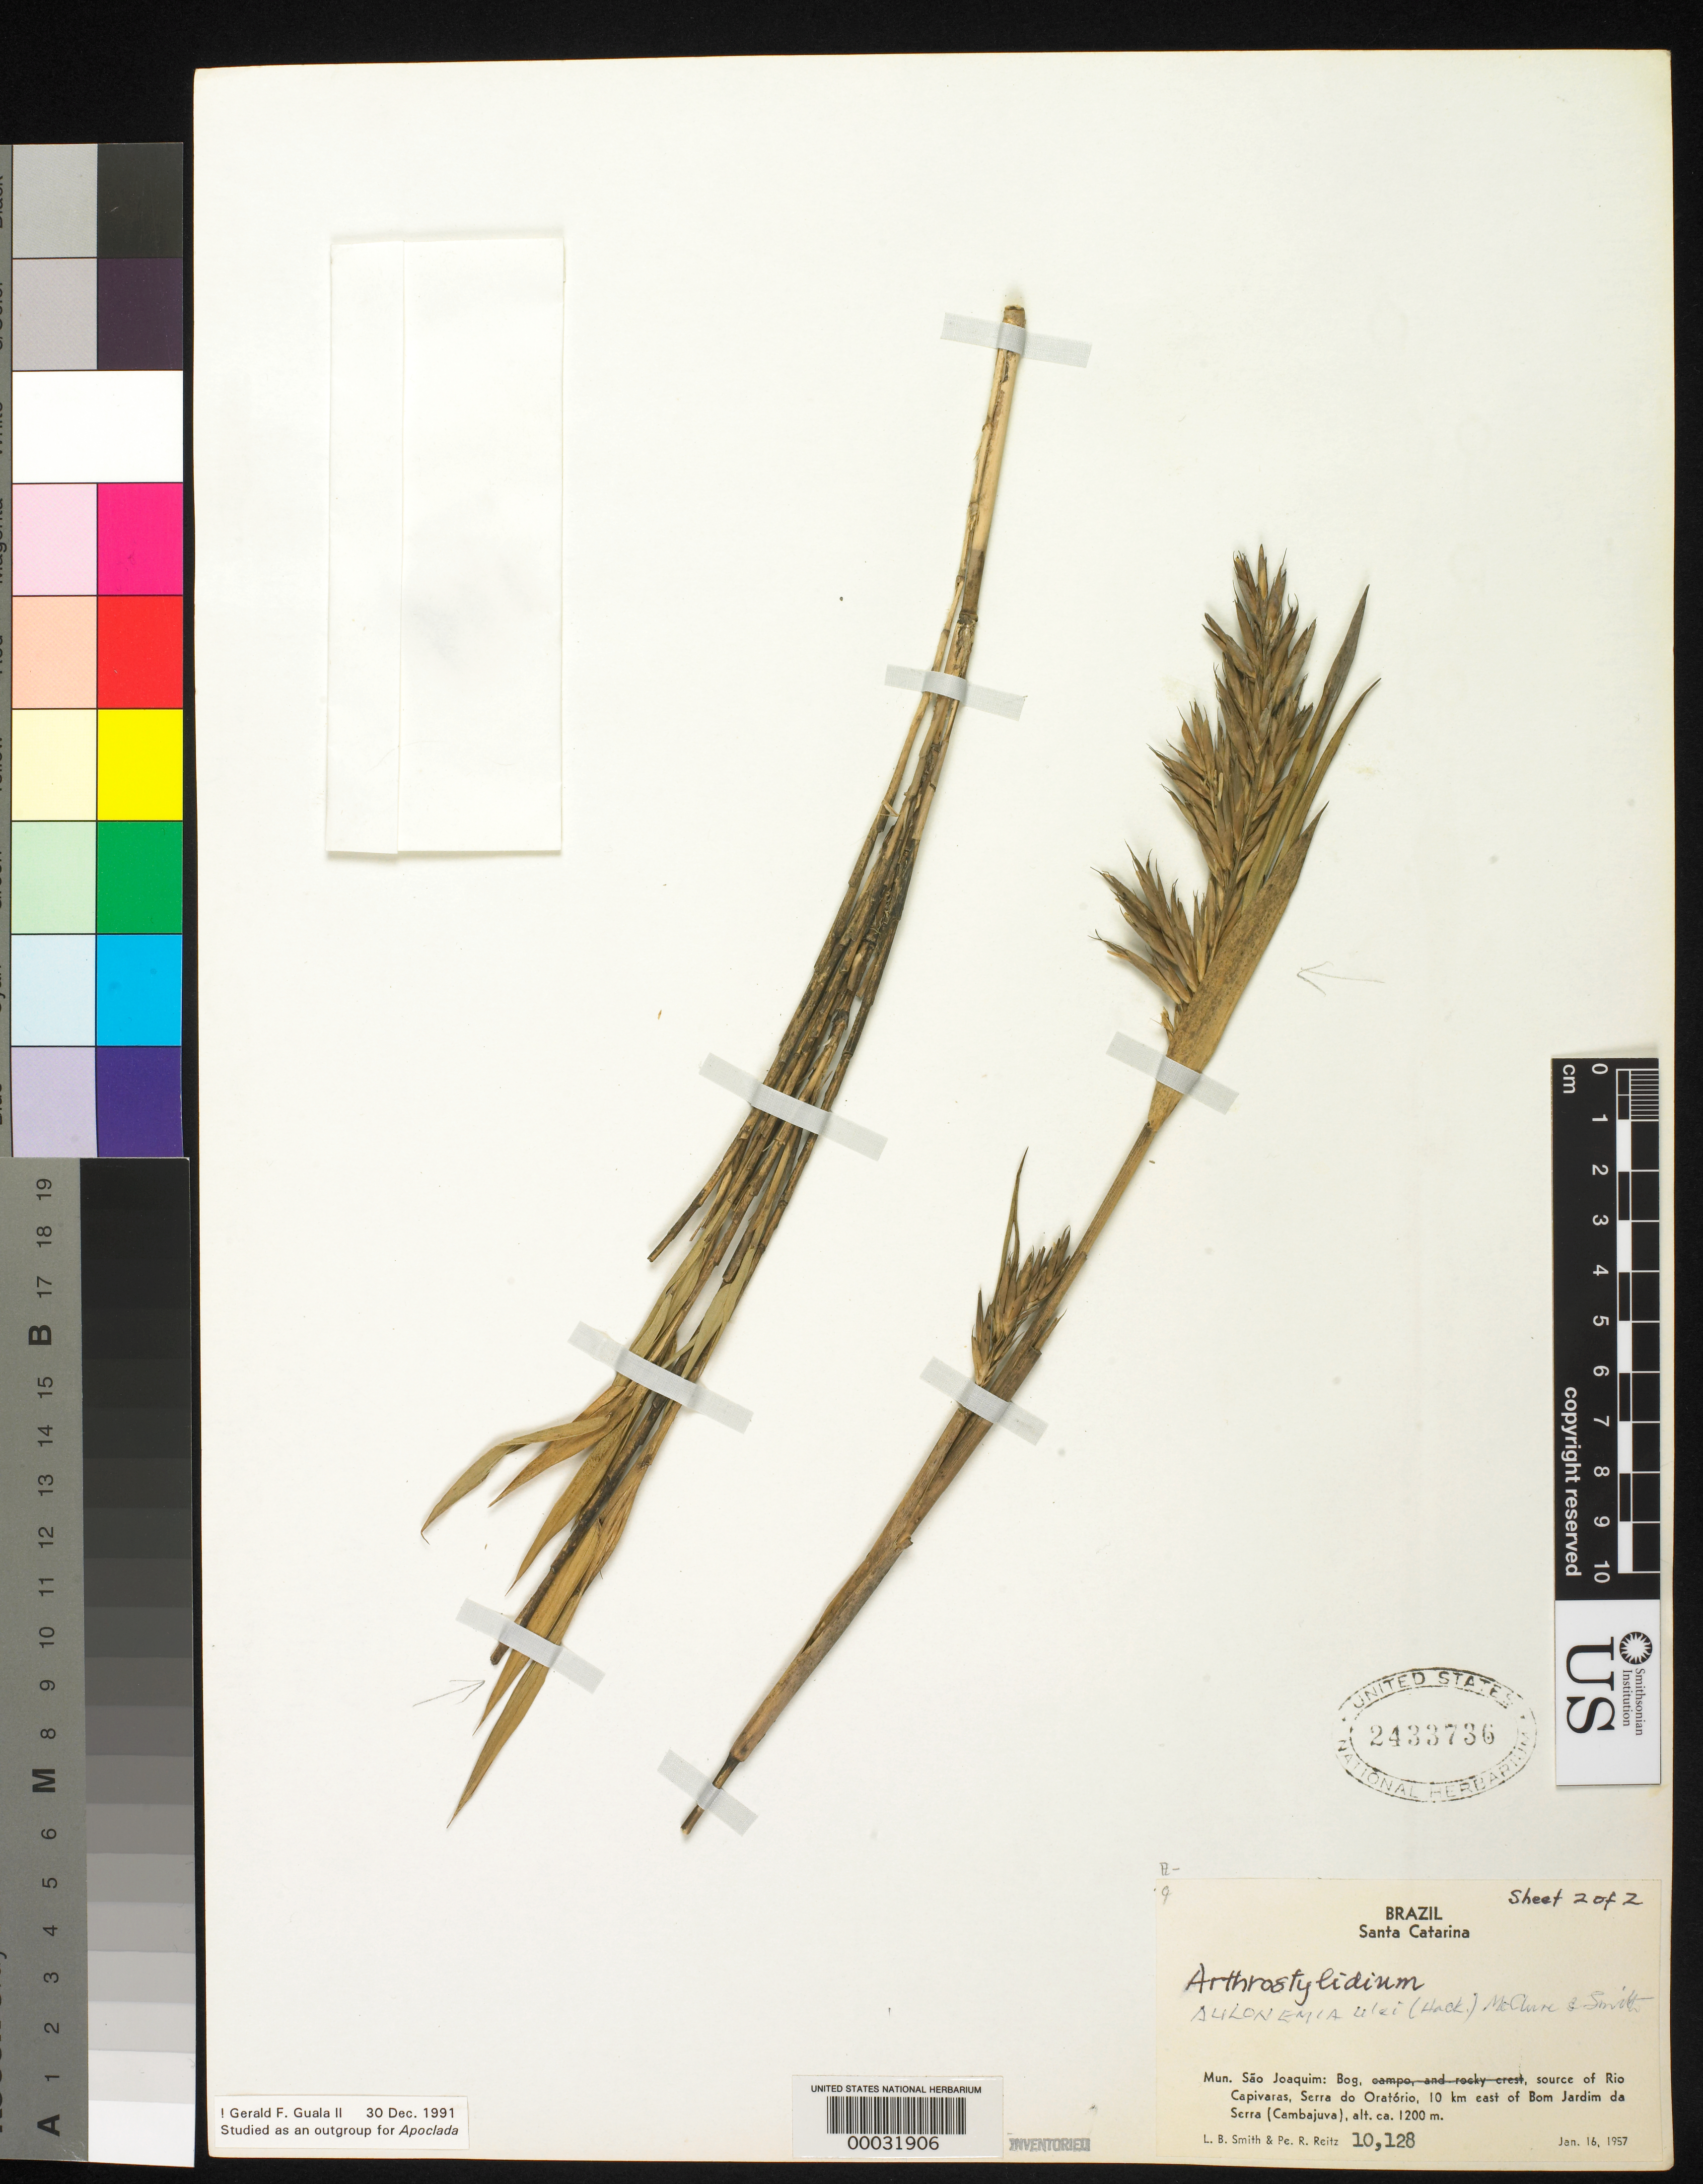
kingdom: Plantae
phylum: Tracheophyta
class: Liliopsida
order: Poales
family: Poaceae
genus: Cambajuva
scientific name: Cambajuva ulei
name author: (Hack.) P.L. Viana & et al.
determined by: Judziewicz, E. J.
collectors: L. Smith & R. Reitz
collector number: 10128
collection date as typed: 16 Jan 1957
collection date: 1957-01-16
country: Brazil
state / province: Santa Catarina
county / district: São Joaquim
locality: Rio capivaras, serra do oratorio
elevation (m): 1200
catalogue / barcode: US 2433736